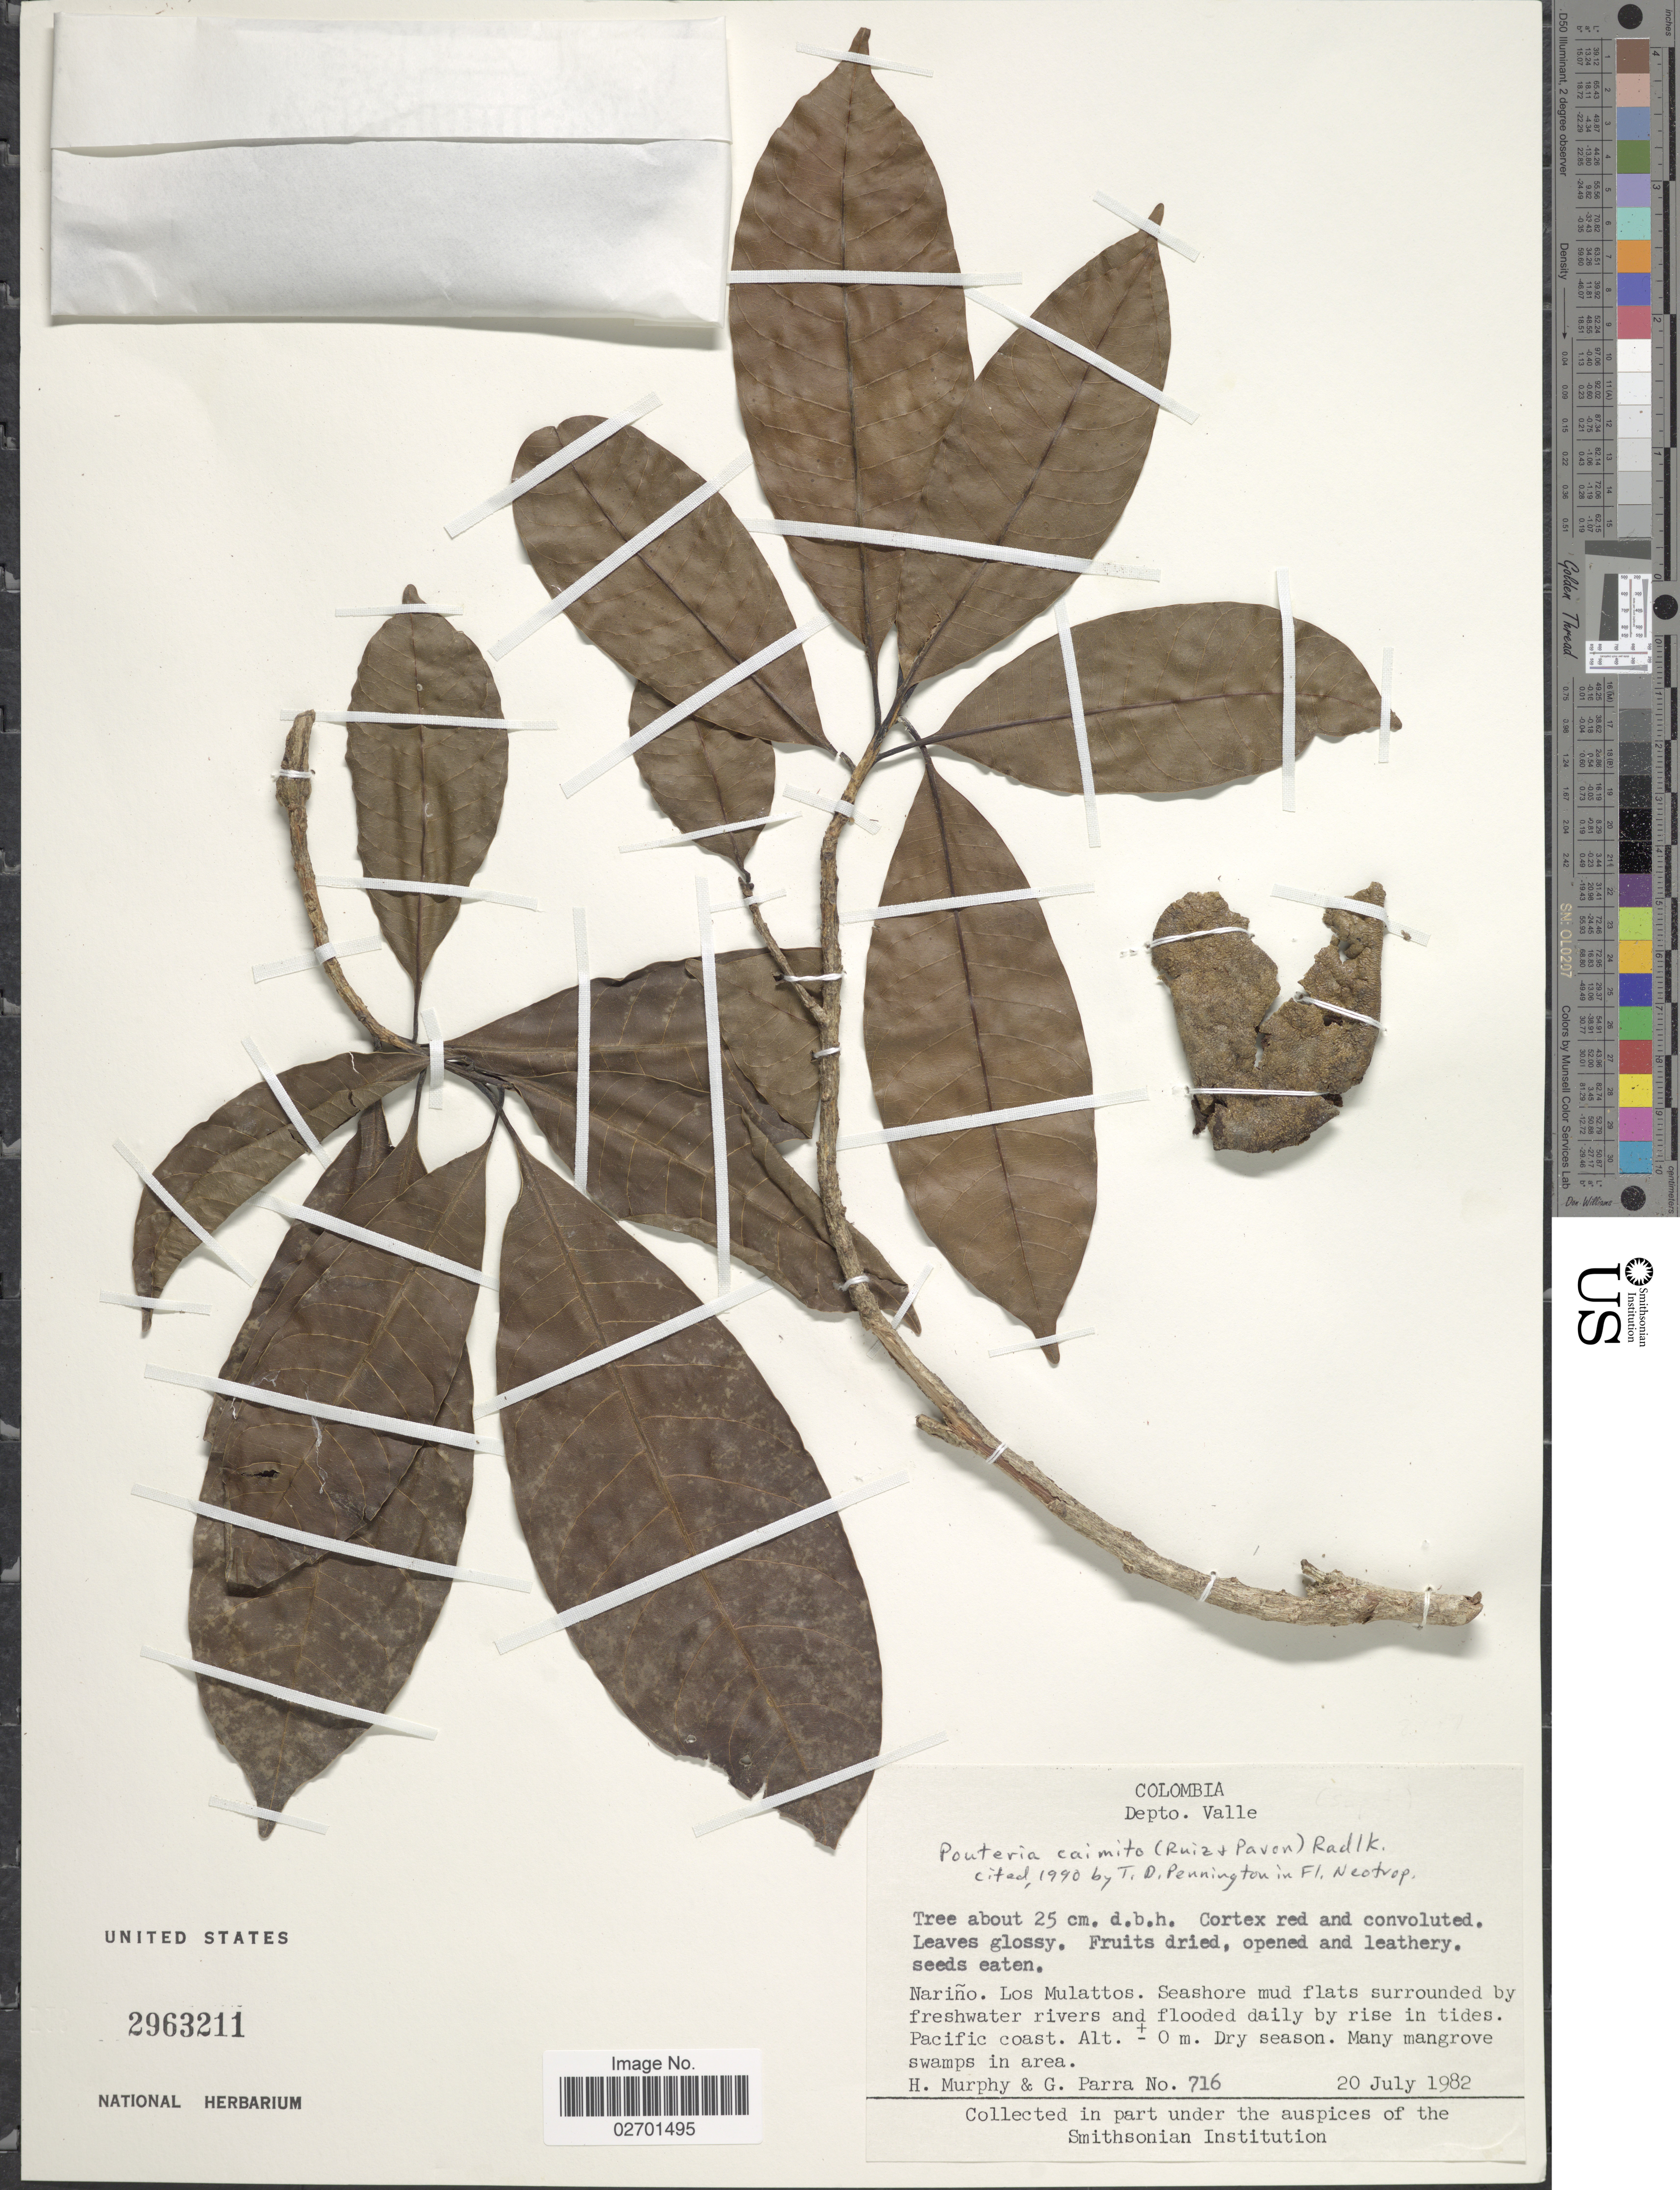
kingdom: Plantae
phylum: Tracheophyta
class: Magnoliopsida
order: Ericales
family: Sapotaceae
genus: Pouteria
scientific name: Pouteria caimito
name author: (Ruiz & Pav.) Radlk.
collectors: H. Murphy & G. Parra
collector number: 716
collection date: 1982-07-20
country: Colombia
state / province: Nariño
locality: Depto. Valle [unsure placement], Narino, Los Mulattos, Seashore mud flats surrounded by freshwater rivers and flooded daily by rise in tides, Pacific coast.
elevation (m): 0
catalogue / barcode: US 2963211